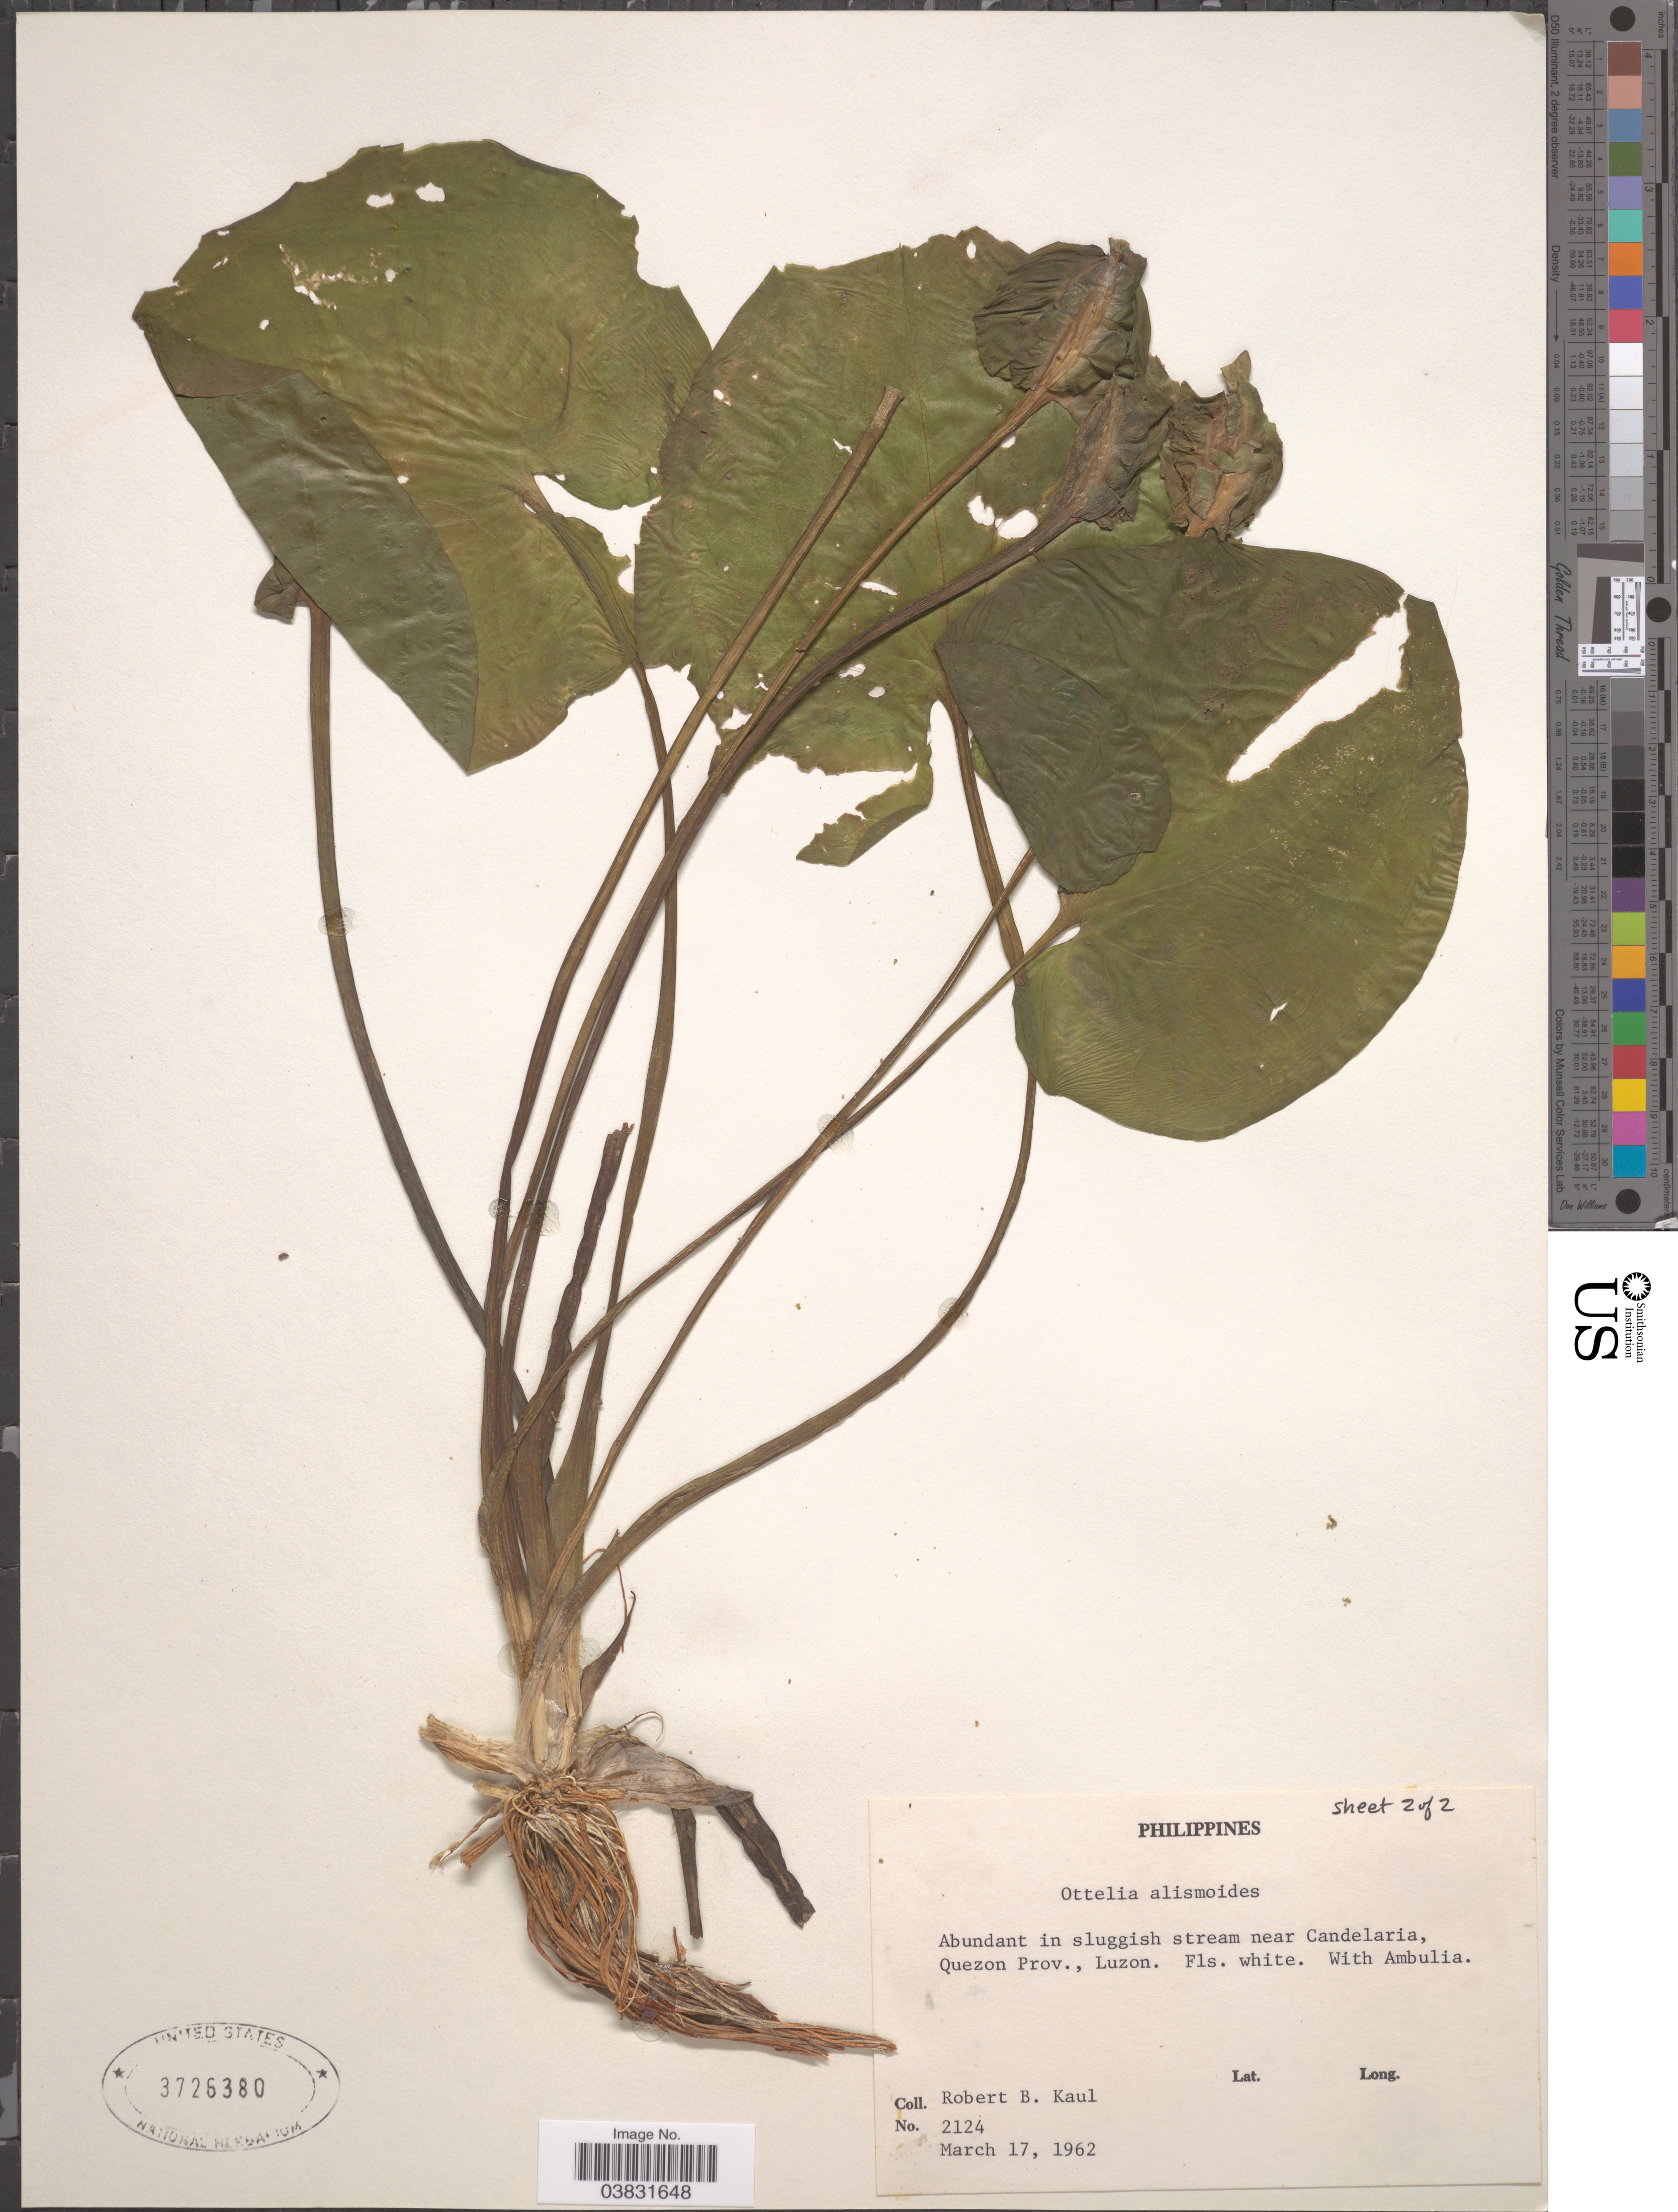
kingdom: Plantae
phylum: Tracheophyta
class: Liliopsida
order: Alismatales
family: Hydrocharitaceae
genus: Ottelia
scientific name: Ottelia alismoides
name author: Pers.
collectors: R. Kaul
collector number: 2124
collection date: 1962-03-17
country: Philippines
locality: Near Candelarria, Quezon Prov., Luzon.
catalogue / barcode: US 3726380